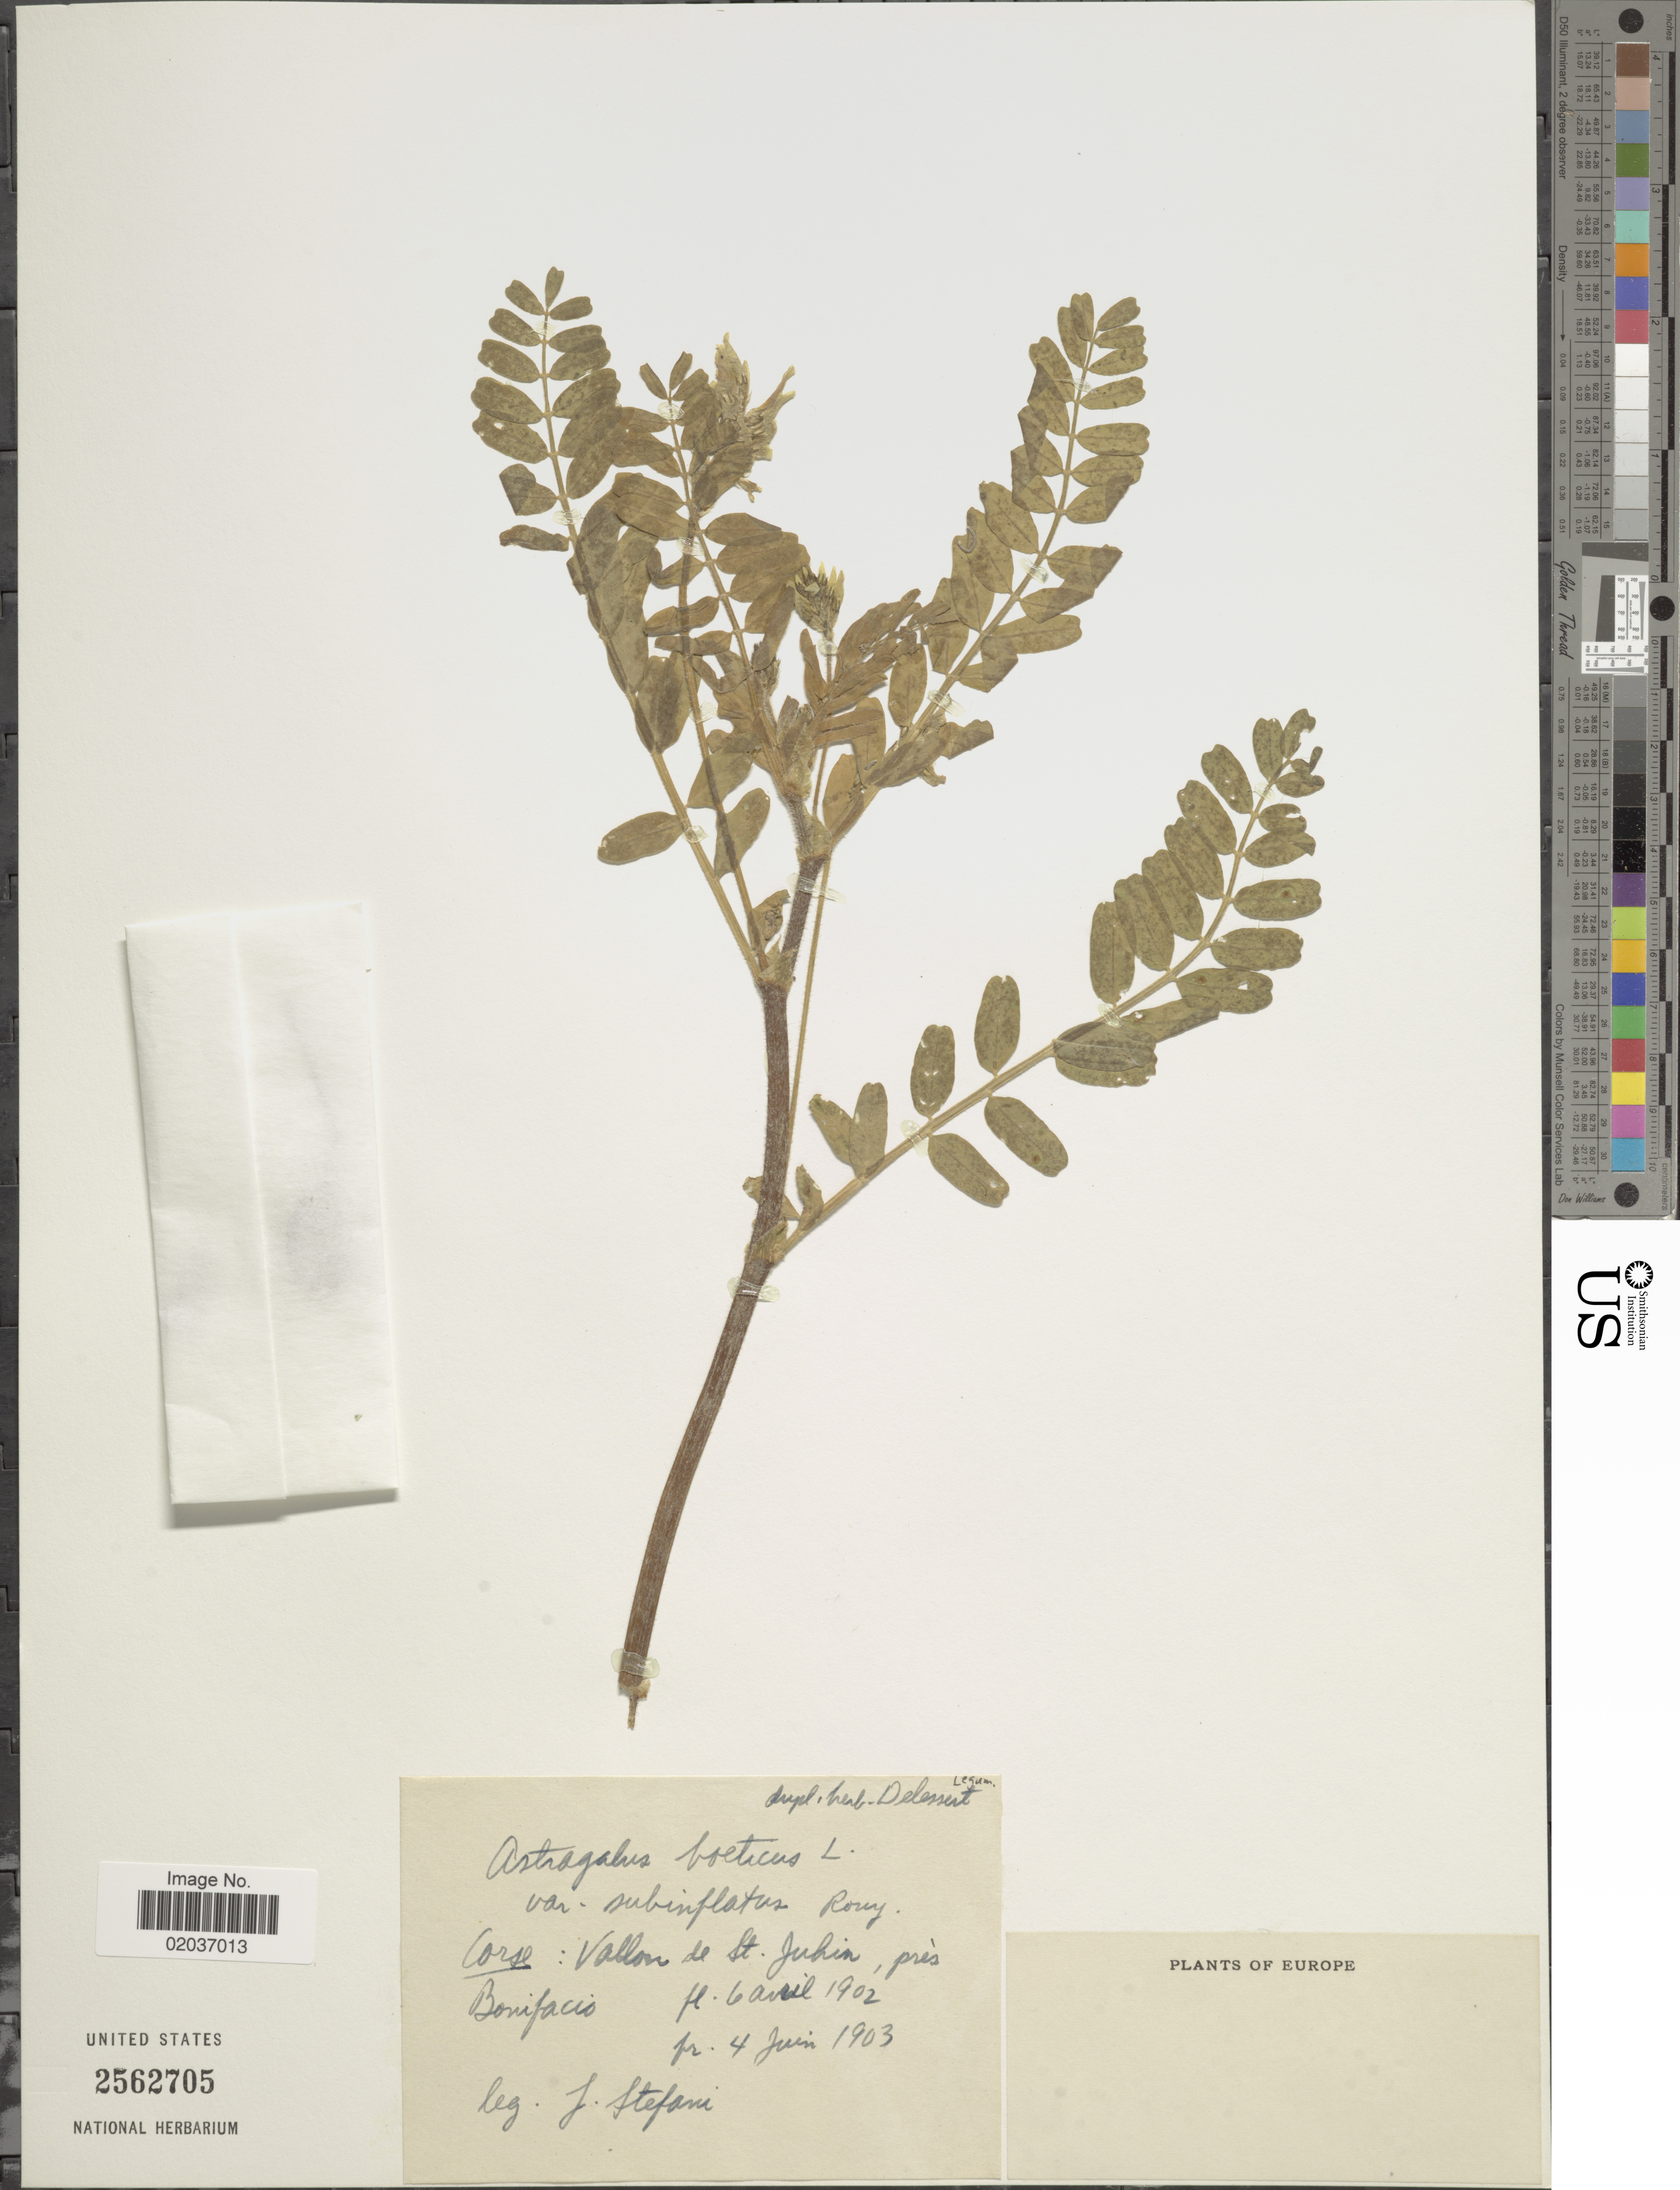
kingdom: Plantae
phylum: Tracheophyta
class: Magnoliopsida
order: Fabales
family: Fabaceae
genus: Astragalus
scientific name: Astragalus boeticus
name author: L.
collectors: J. Stefani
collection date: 1902-04-06/1903-06-04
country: France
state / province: Corsica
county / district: Corse-du-Sud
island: Corse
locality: Corse: Vallon de St. Juhin, près Bonifacio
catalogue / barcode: US 2562705